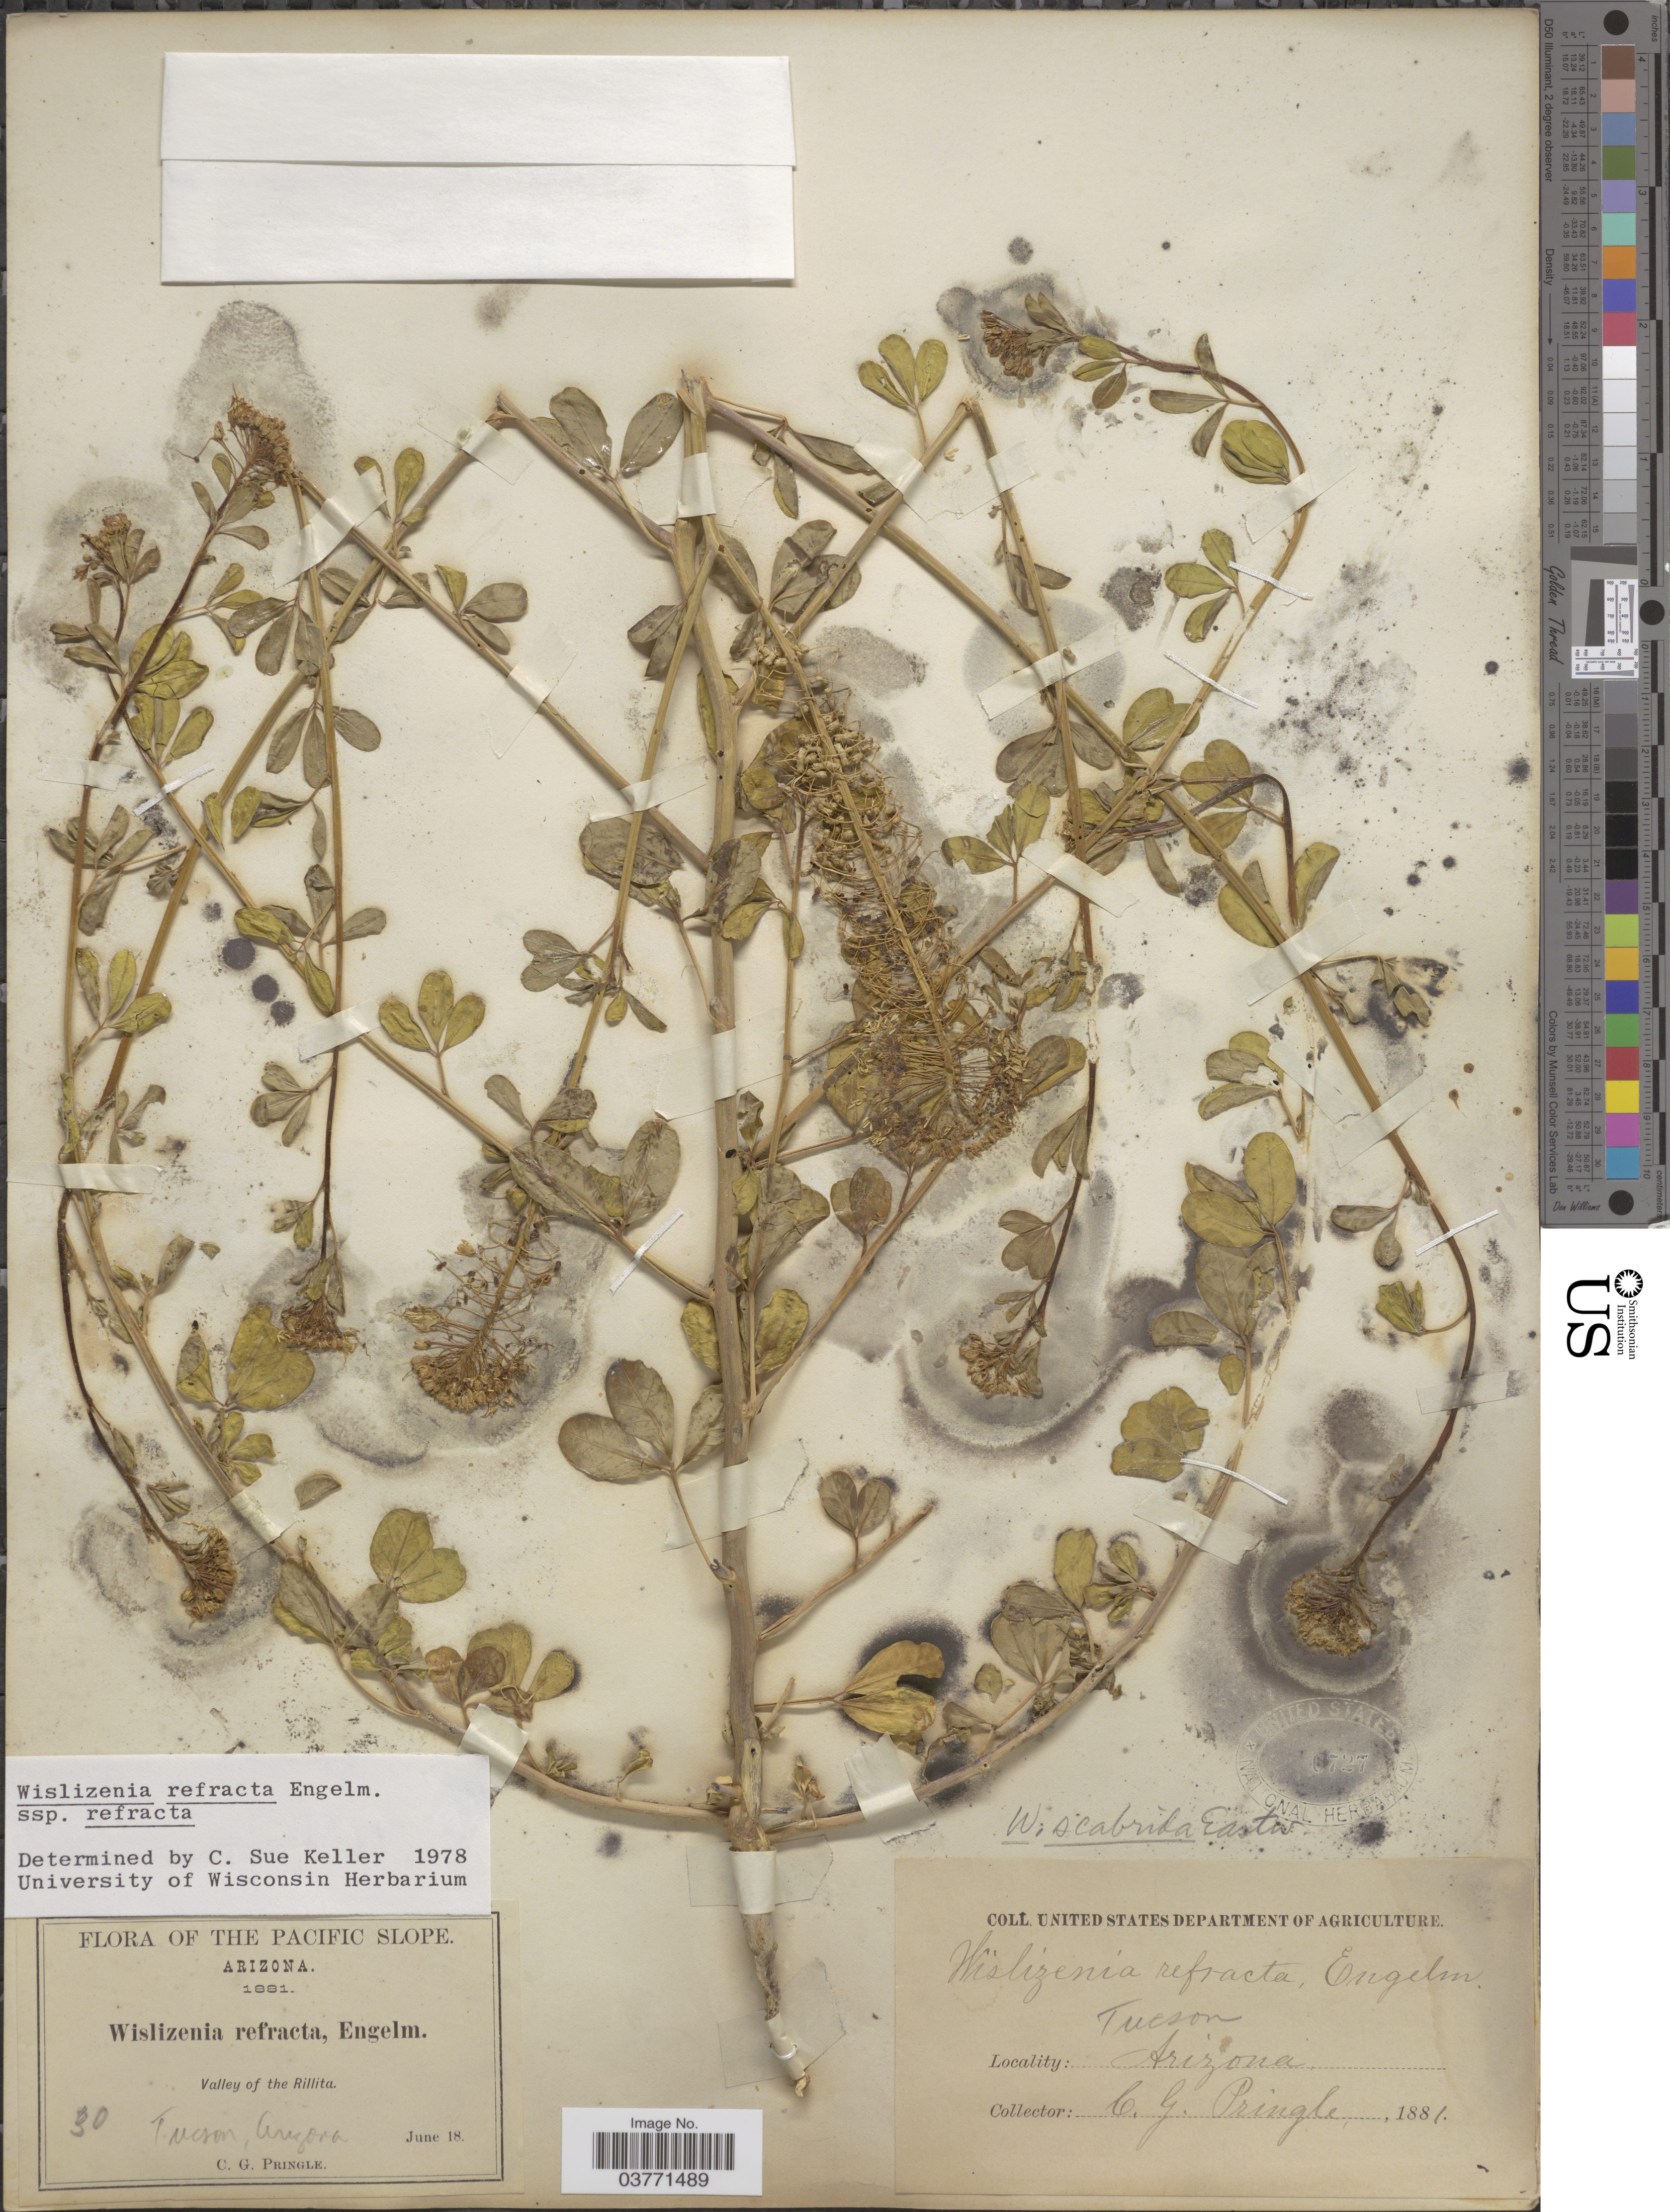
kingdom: Plantae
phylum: Tracheophyta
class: Magnoliopsida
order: Brassicales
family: Cleomaceae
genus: Cleomella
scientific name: Cleomella refracta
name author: (Engelm.) J.C. Hall & Roalson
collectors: C. G. Pringle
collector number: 30?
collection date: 1881-06-18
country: United States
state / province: Arizona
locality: The Pacific Slope. Valley of the Rillita. Tucson.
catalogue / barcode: US 6727